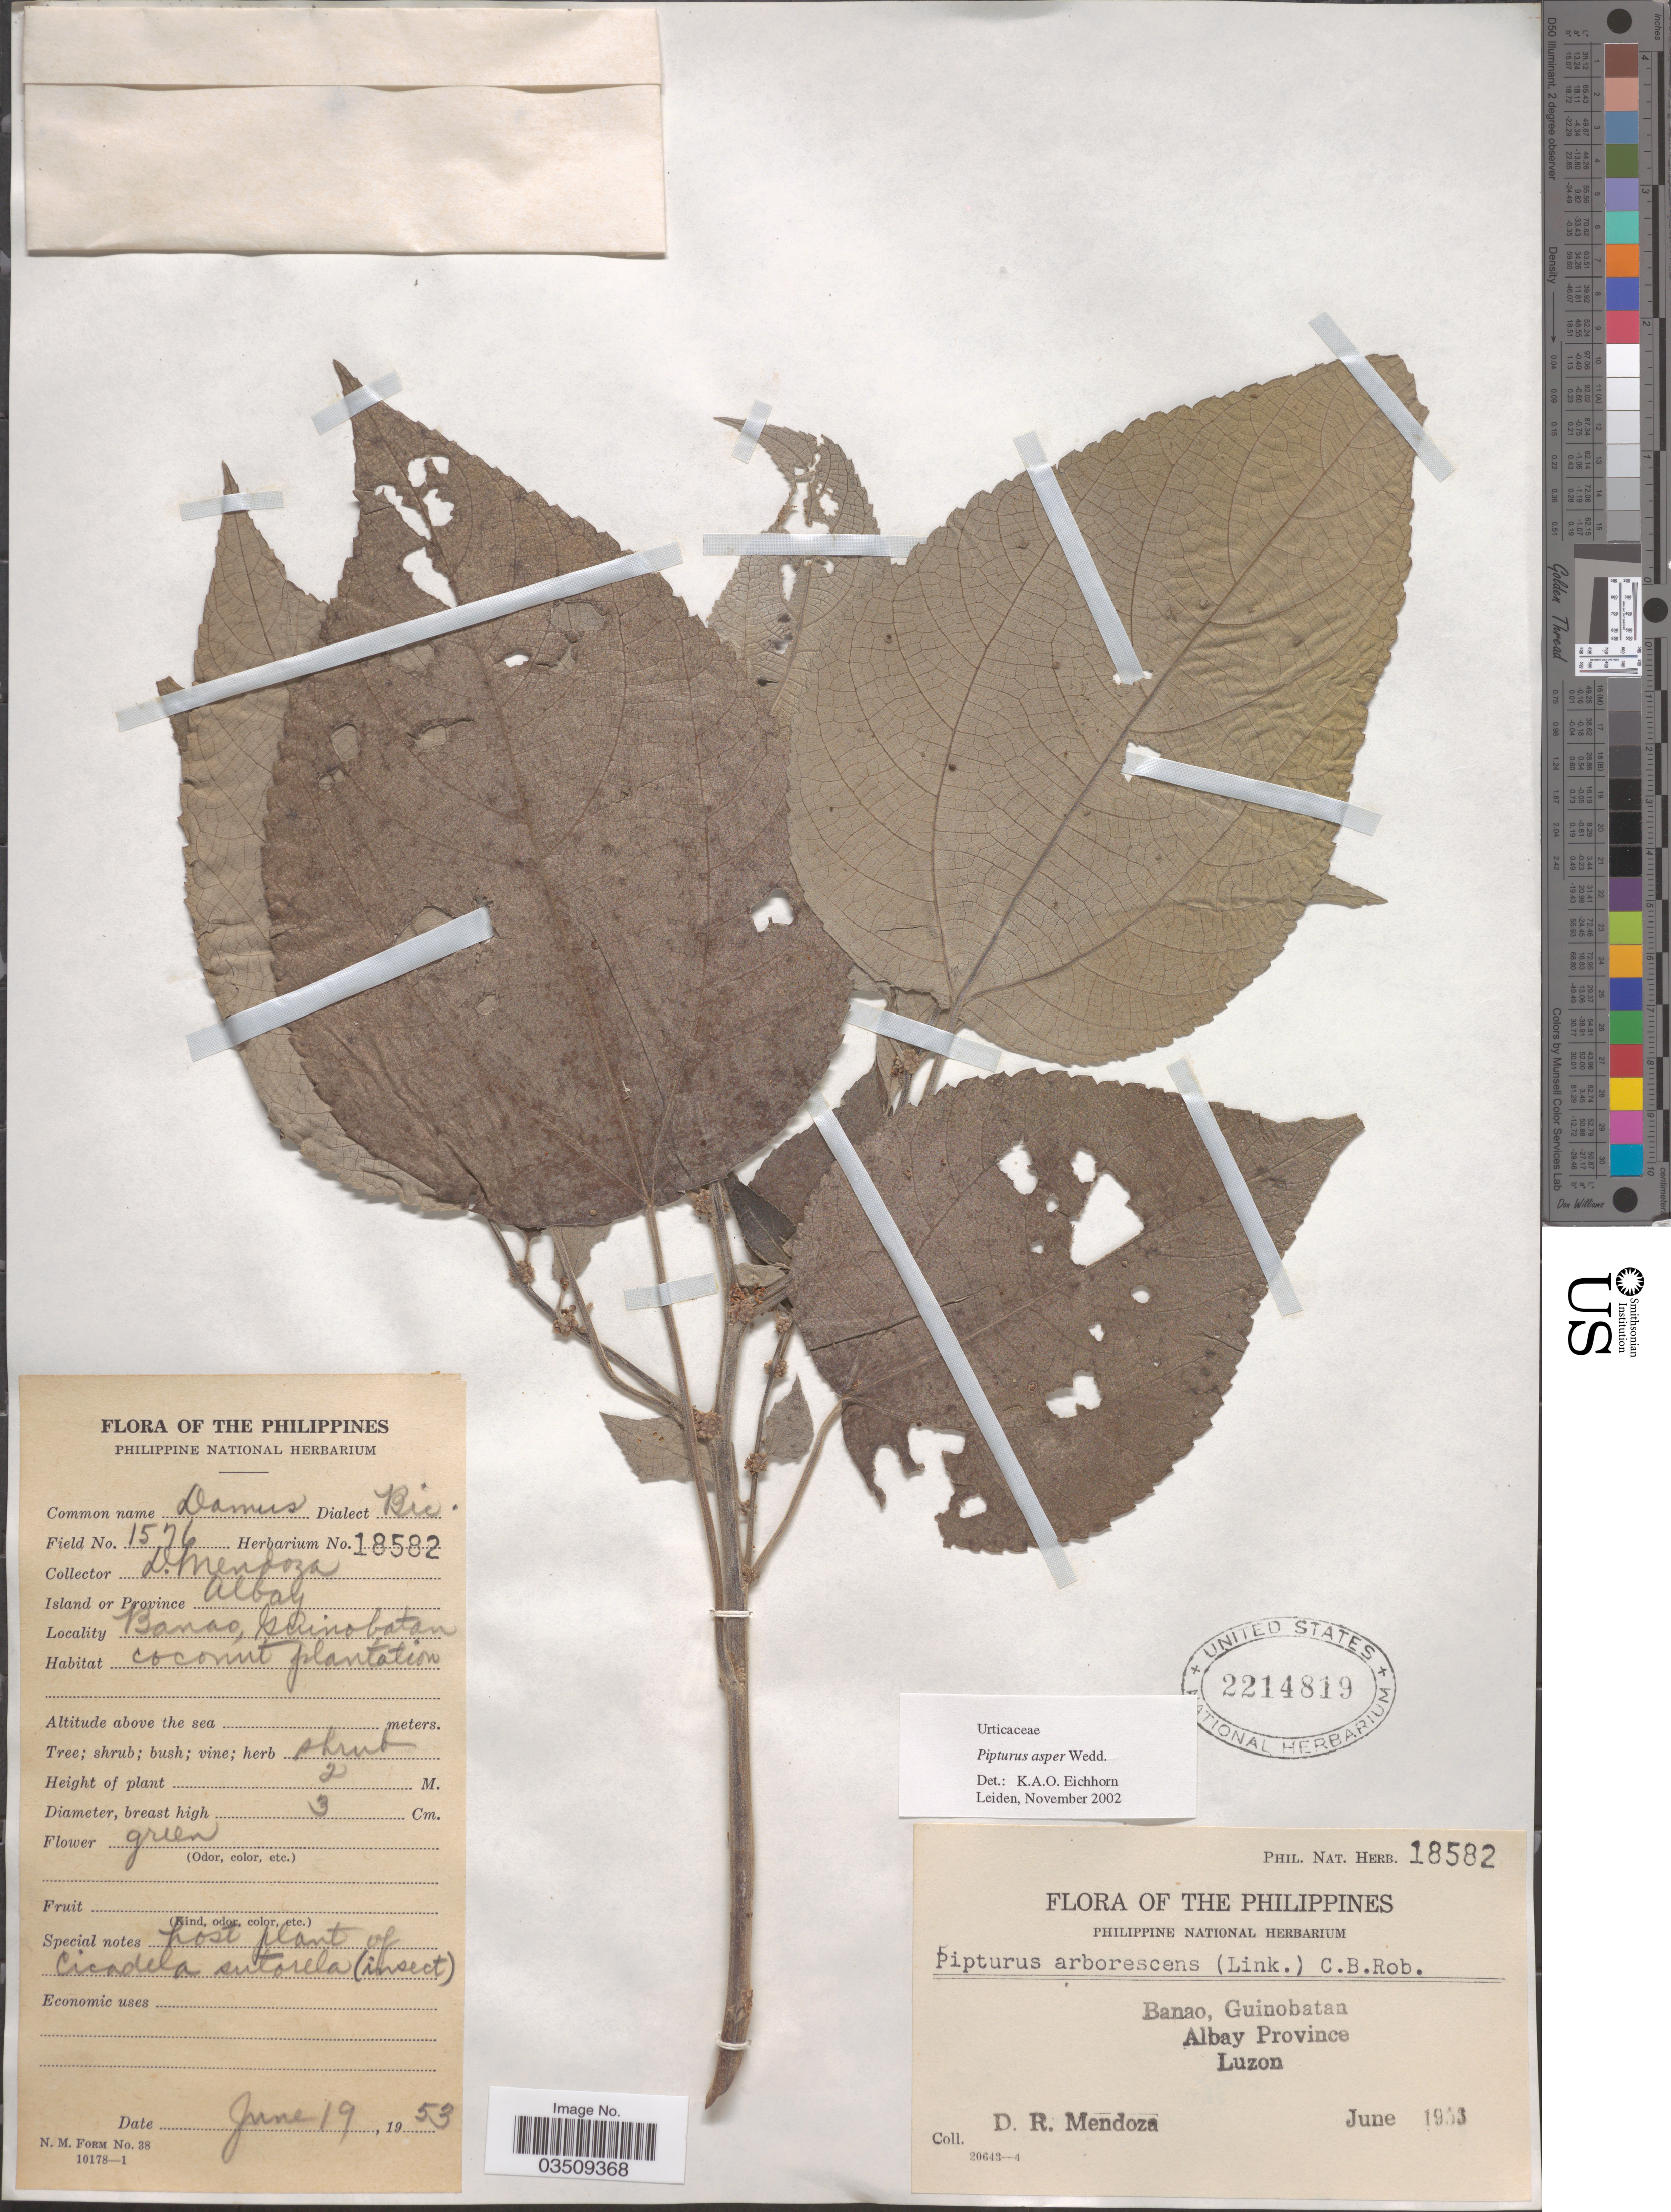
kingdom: Plantae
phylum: Tracheophyta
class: Magnoliopsida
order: Rosales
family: Urticaceae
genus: Pipturus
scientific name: Pipturus arborescens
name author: (Link) C.B. Rob.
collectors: D. Mendoza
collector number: Phil. Nat. Herb. 18582/1576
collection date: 1953-06-19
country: Philippines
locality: Banao, Guinobatan. Albay Province. Luzon.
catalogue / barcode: US 2214819